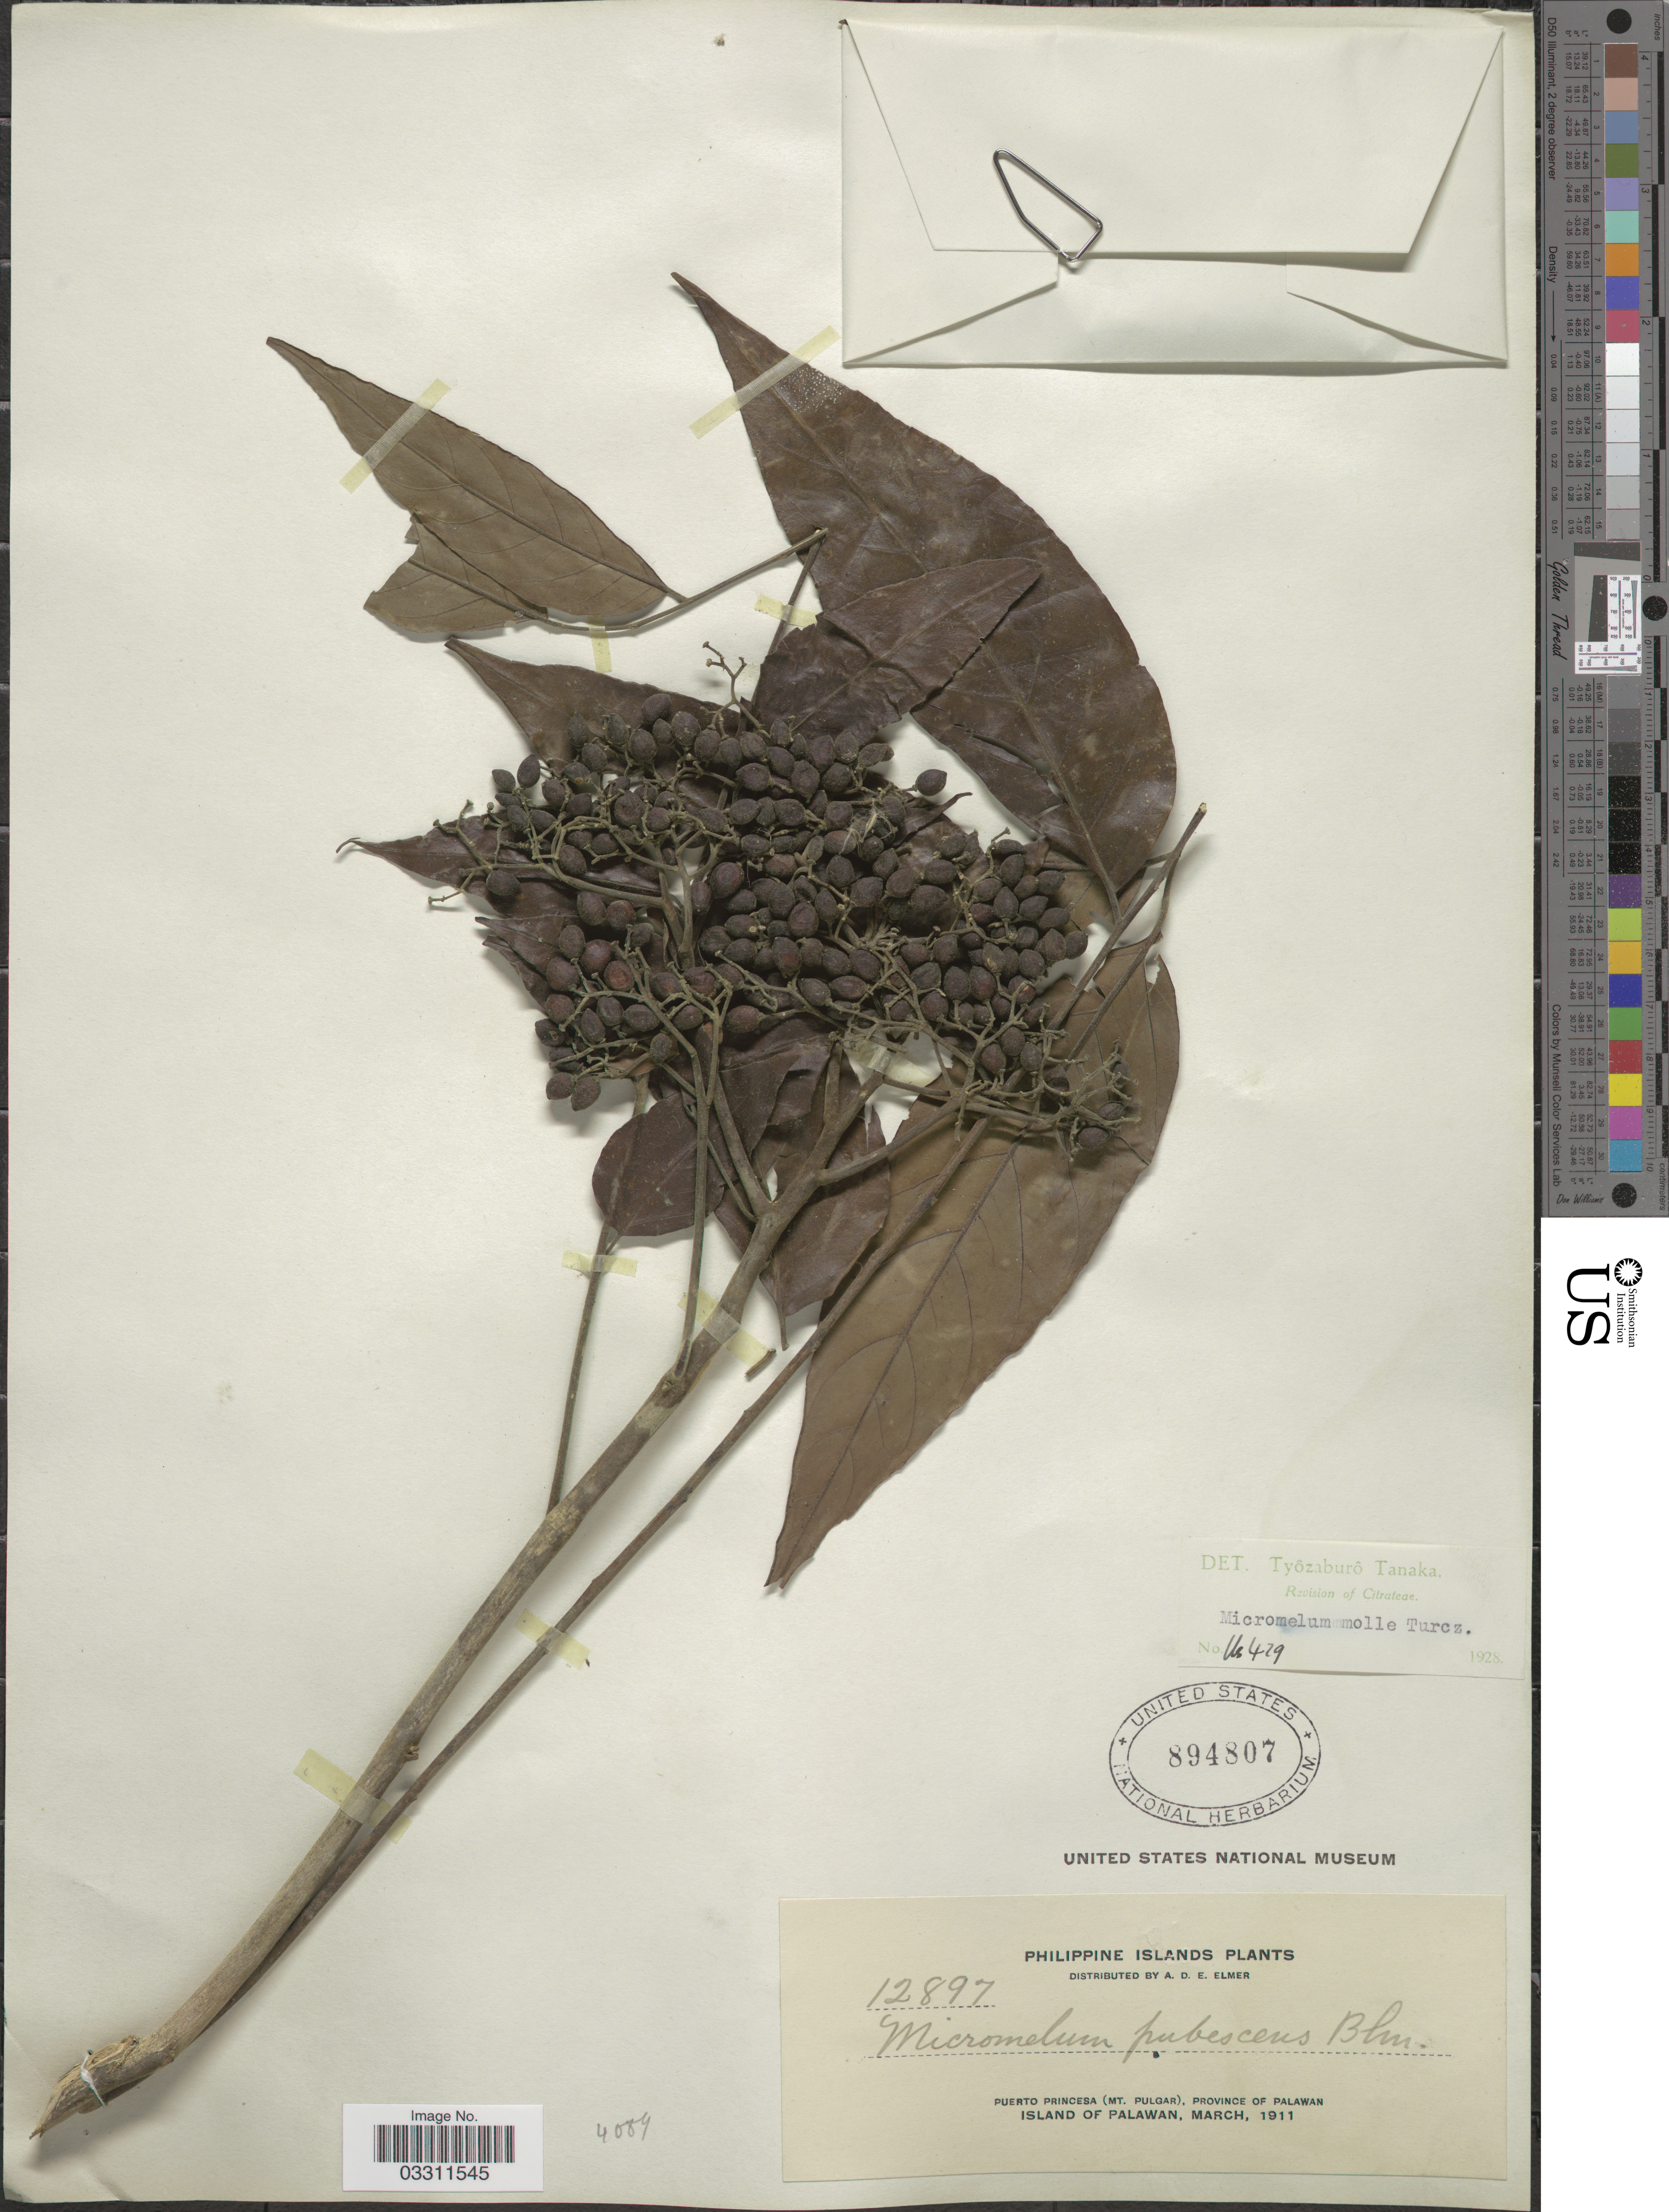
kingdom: Plantae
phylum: Tracheophyta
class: Magnoliopsida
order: Sapindales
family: Rutaceae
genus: Micromelum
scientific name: Micromelum molle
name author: Turcz.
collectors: A. D. E. Elmer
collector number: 12897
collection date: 1911-03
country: Philippines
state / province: Mimaropa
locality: Puerto Princesa (Mt. Pulgar), Province of Palawan, Island of Palawan.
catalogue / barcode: US 894807